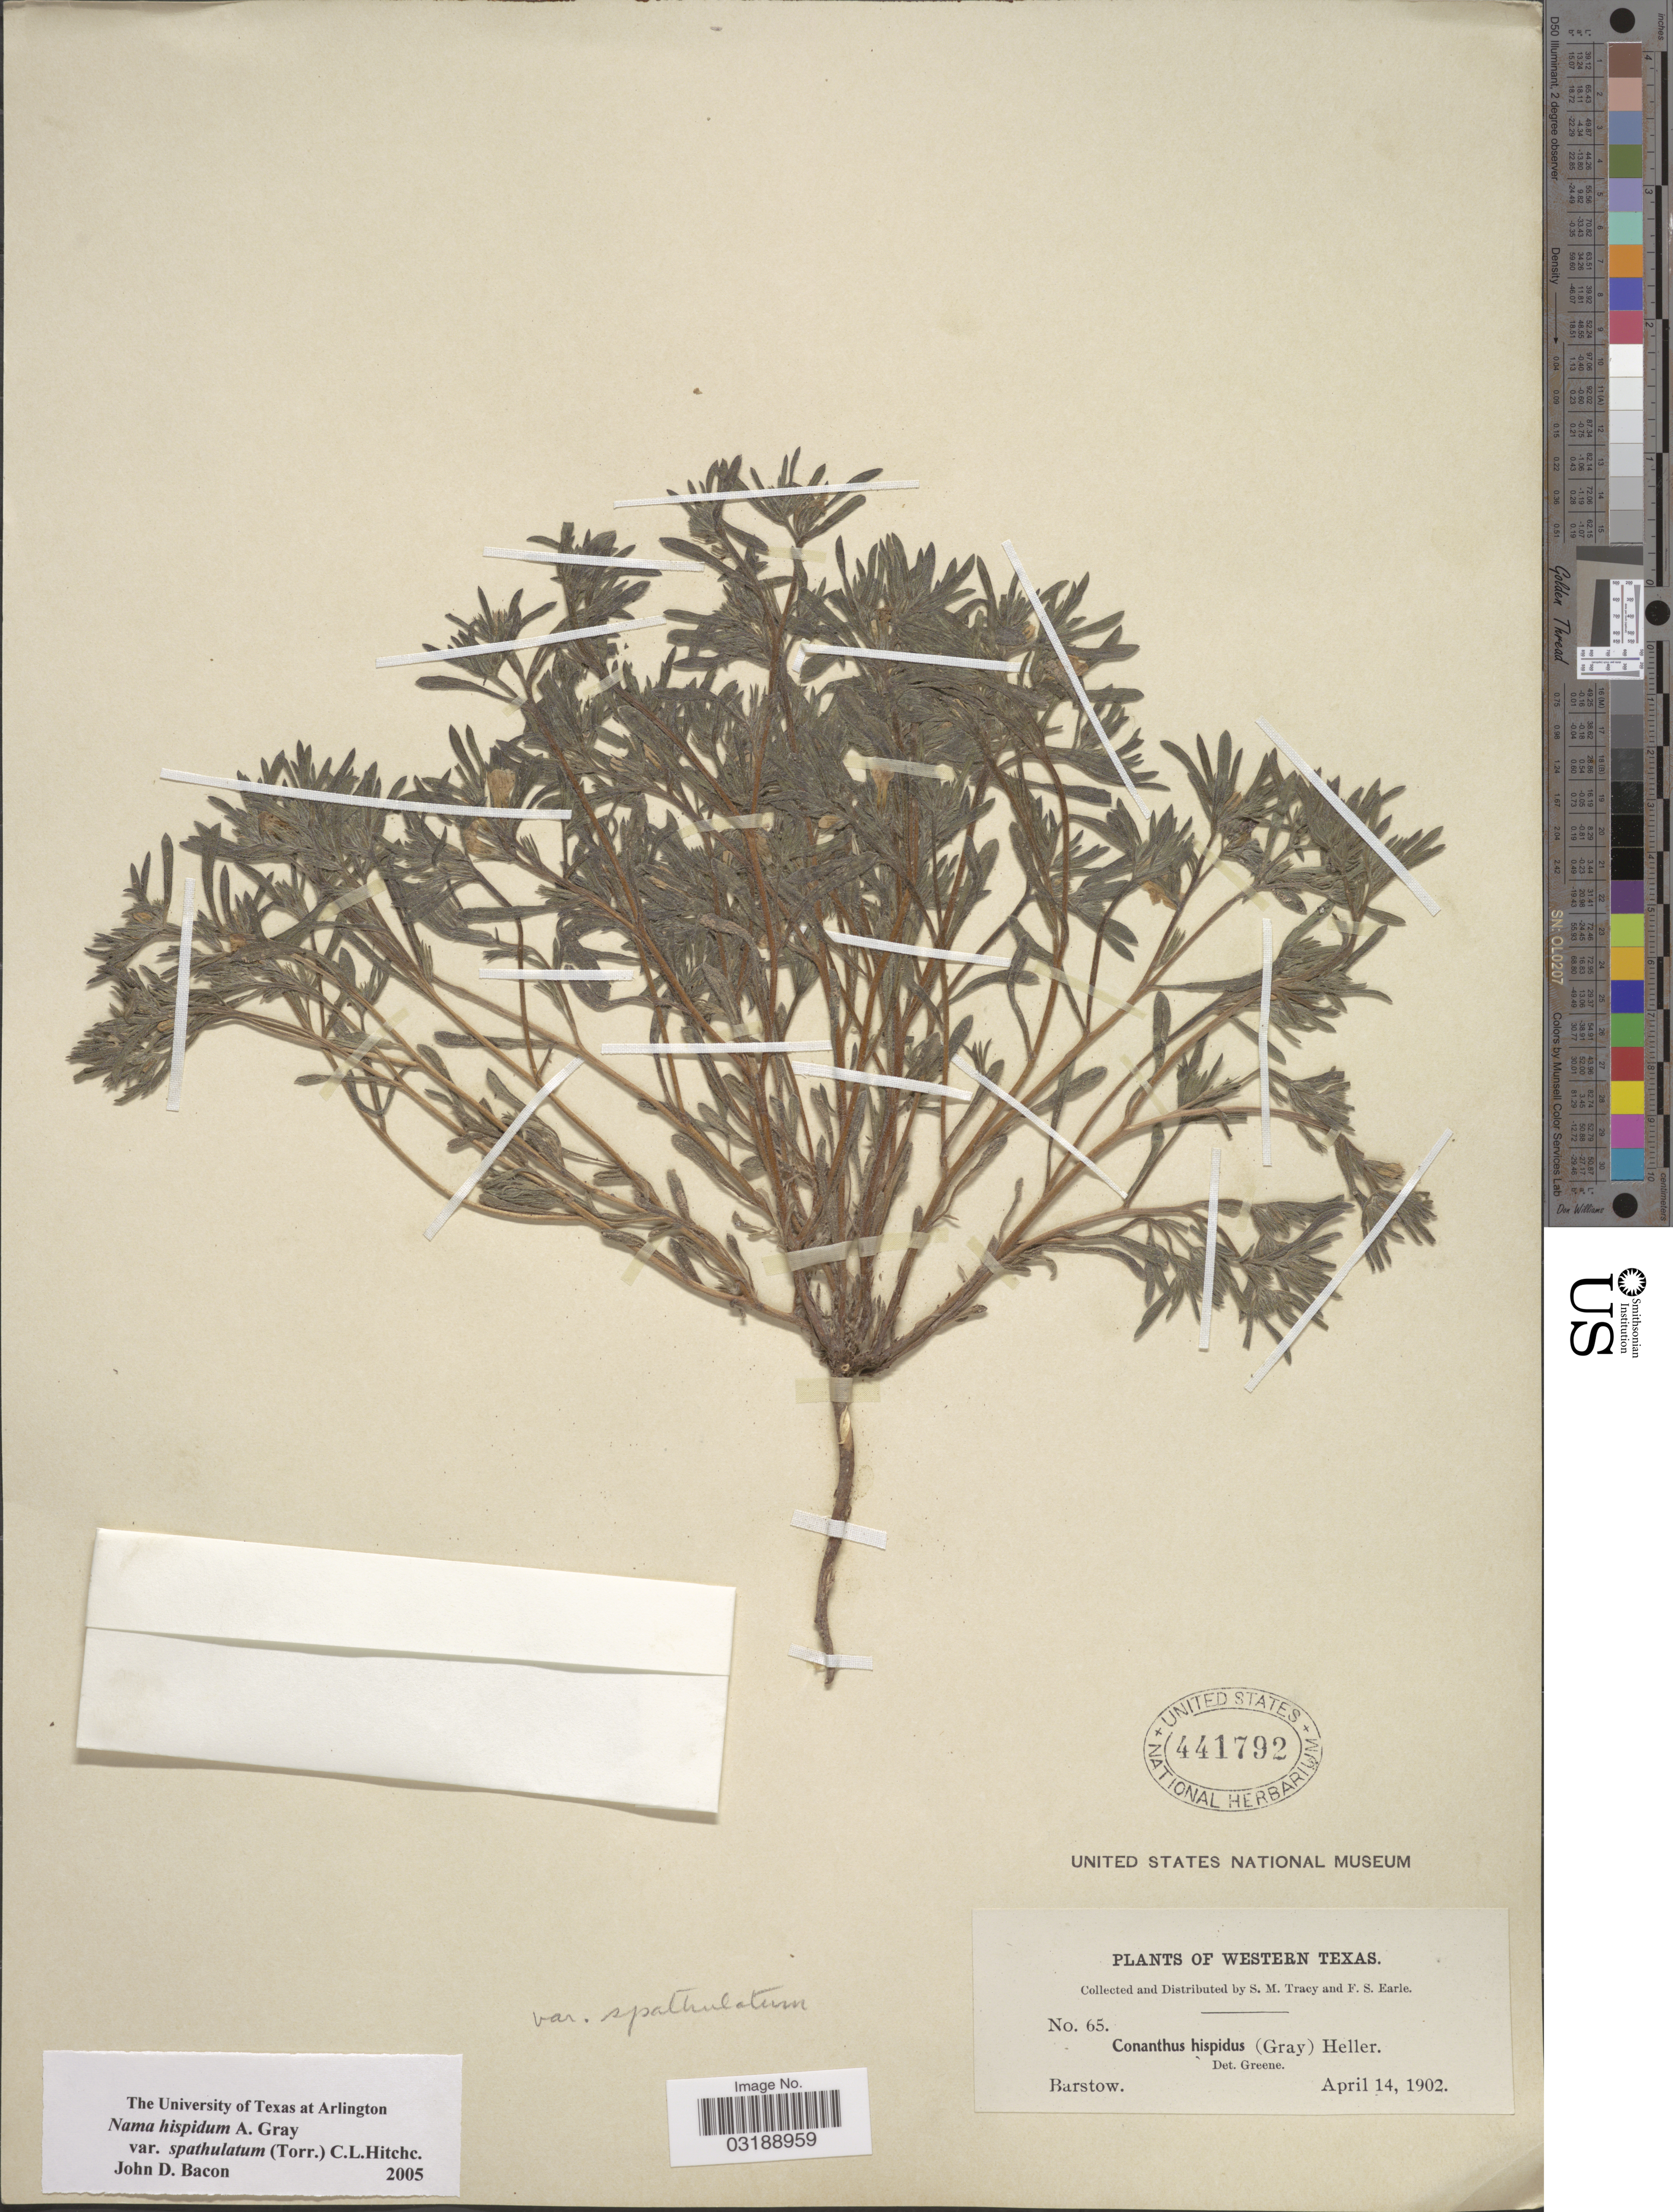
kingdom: Plantae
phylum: Tracheophyta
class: Magnoliopsida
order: Boraginales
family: Namaceae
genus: Nama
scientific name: Nama hispida var. spathulatum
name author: (Torr.) C.L. Hitchc.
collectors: S. M. Tracy & F. S. Earle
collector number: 65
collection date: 1902-04-14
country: United States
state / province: Texas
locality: Western Texas, Barstow.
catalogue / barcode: US 441792